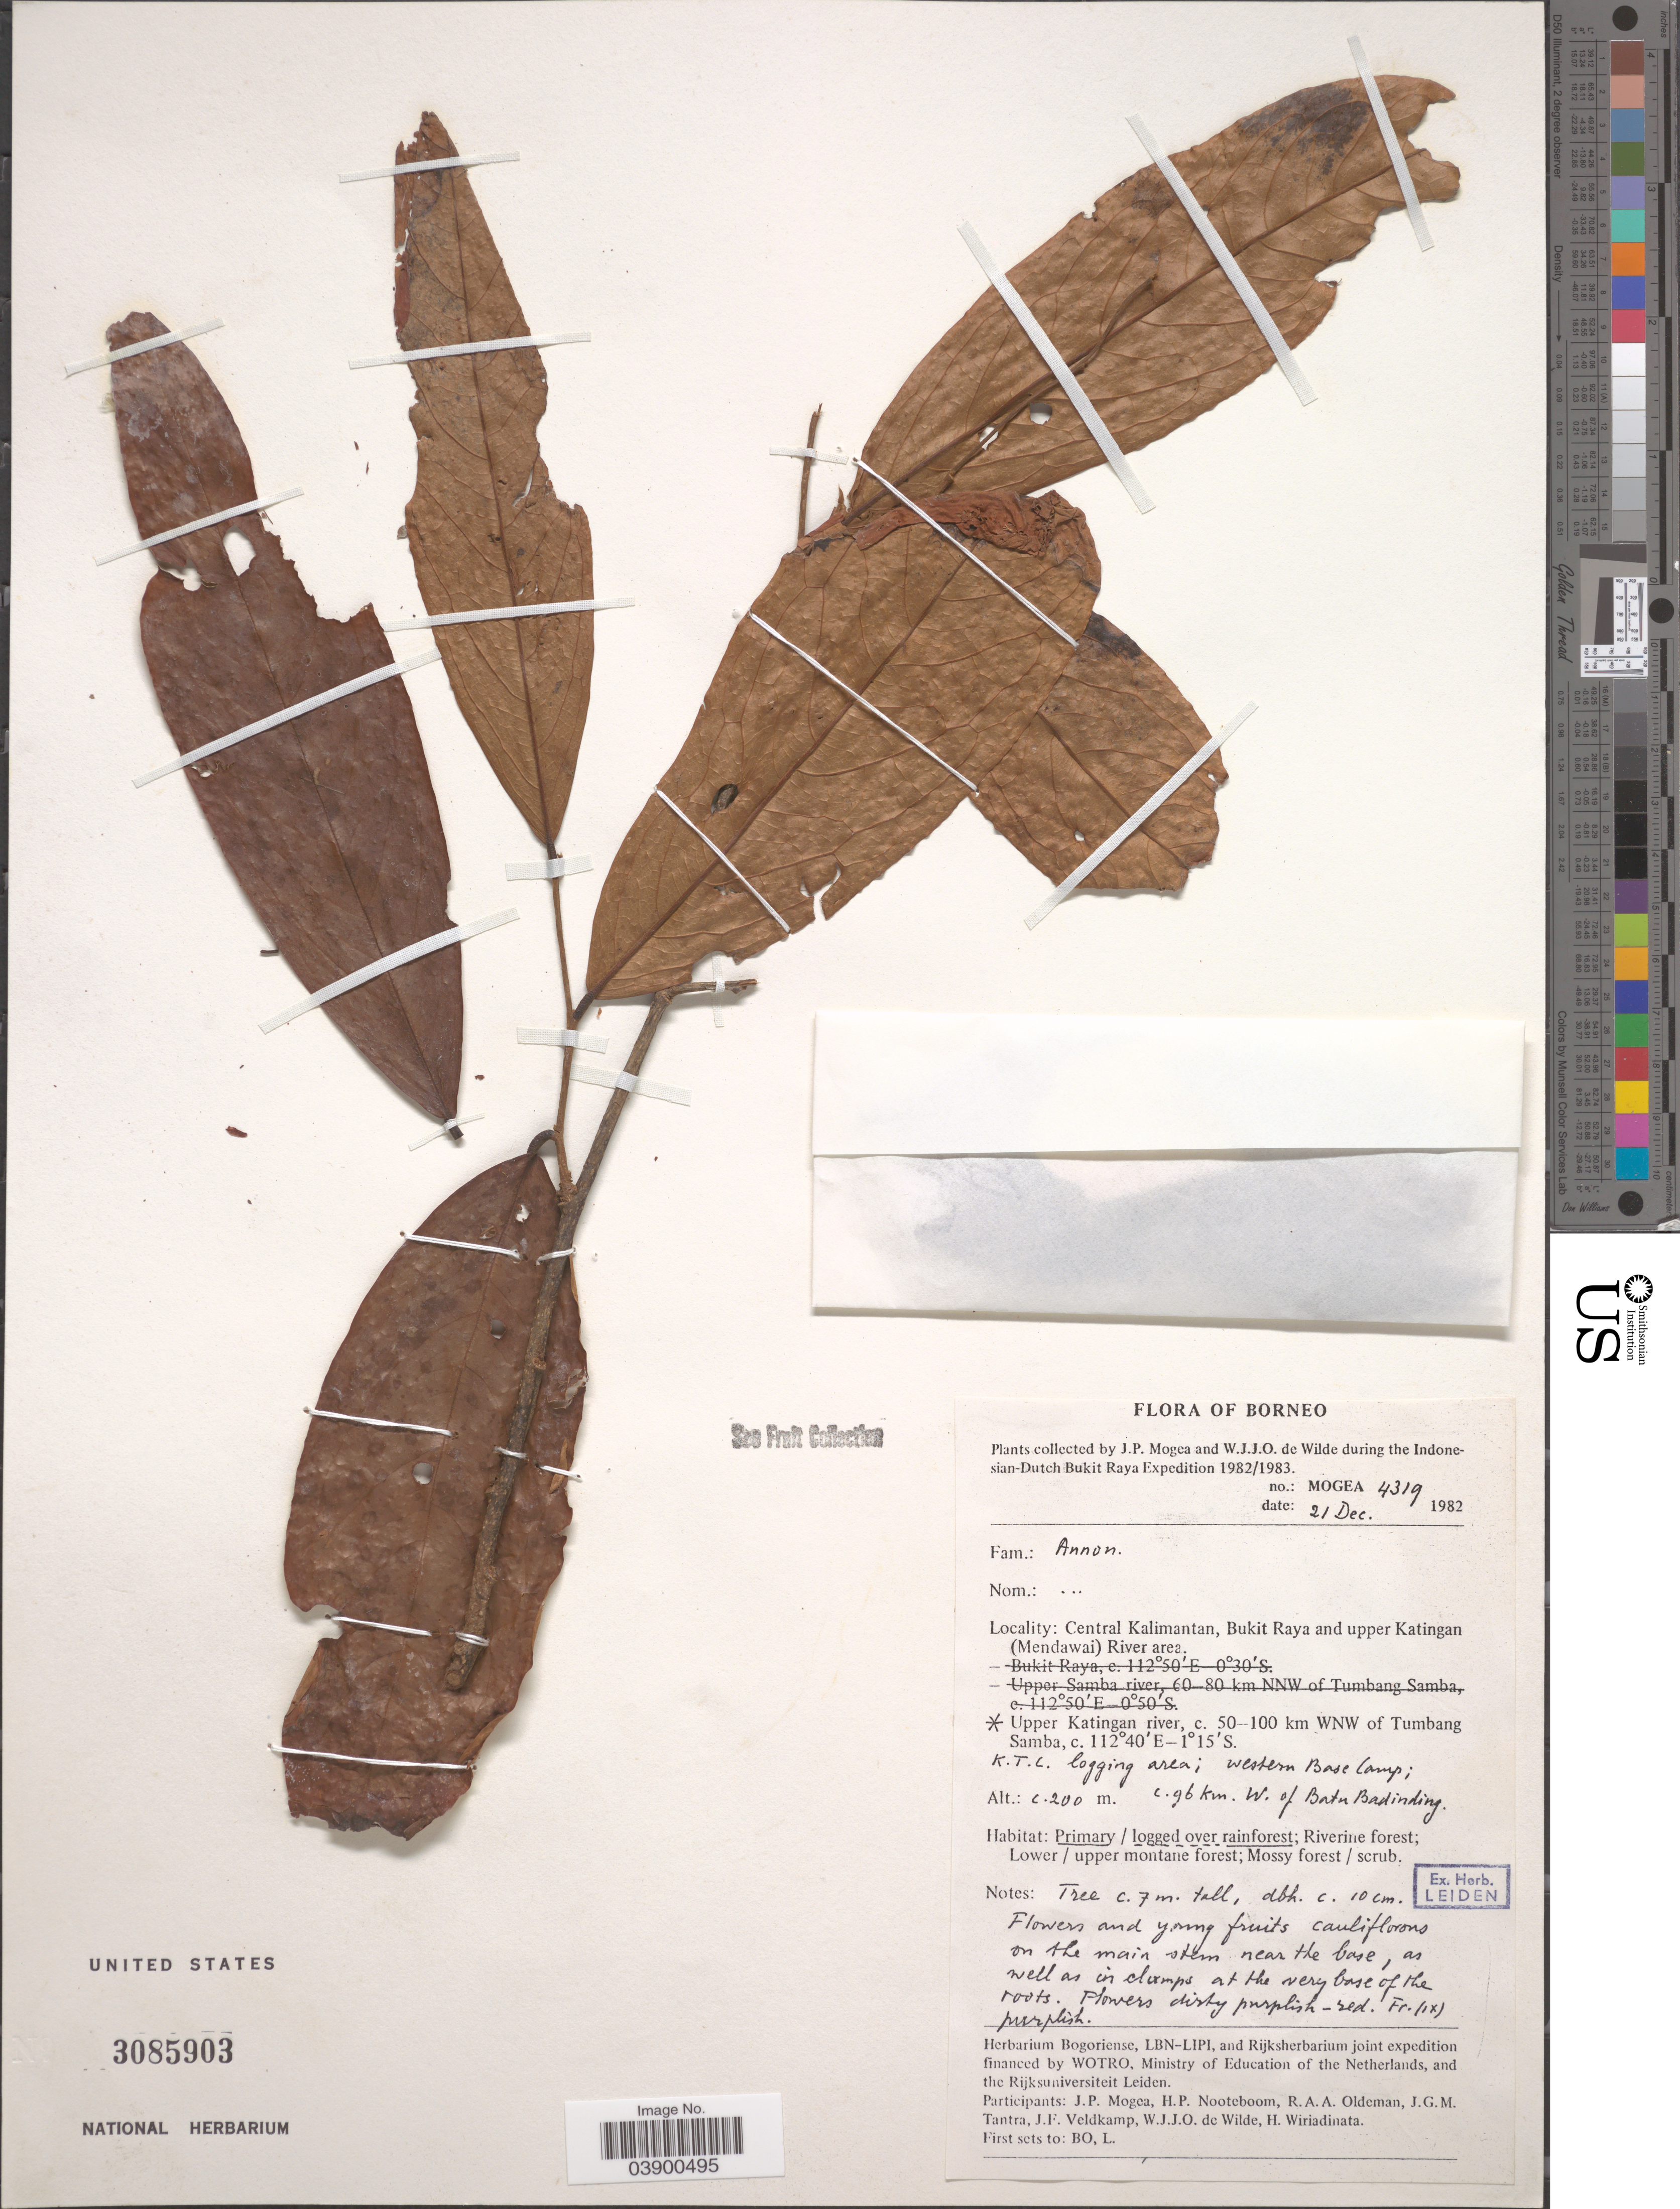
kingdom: Plantae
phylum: Tracheophyta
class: Magnoliopsida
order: Magnoliales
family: Annonaceae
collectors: J. Mogea & W. J. de Wilde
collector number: MOGEA 4319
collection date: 1982-12-21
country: Indonesia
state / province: Kalimantan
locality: Borneo. Central kalimantan, Bukit Raya and upper Katingan (Mendawai) River area. Upper Katingan river, c. 50-100 km WNW of Tumbang Samba. K.T.C. logging area; Western Base Camp. c. 96 km. W. of Batu Badinding.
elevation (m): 200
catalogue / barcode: US 3085903